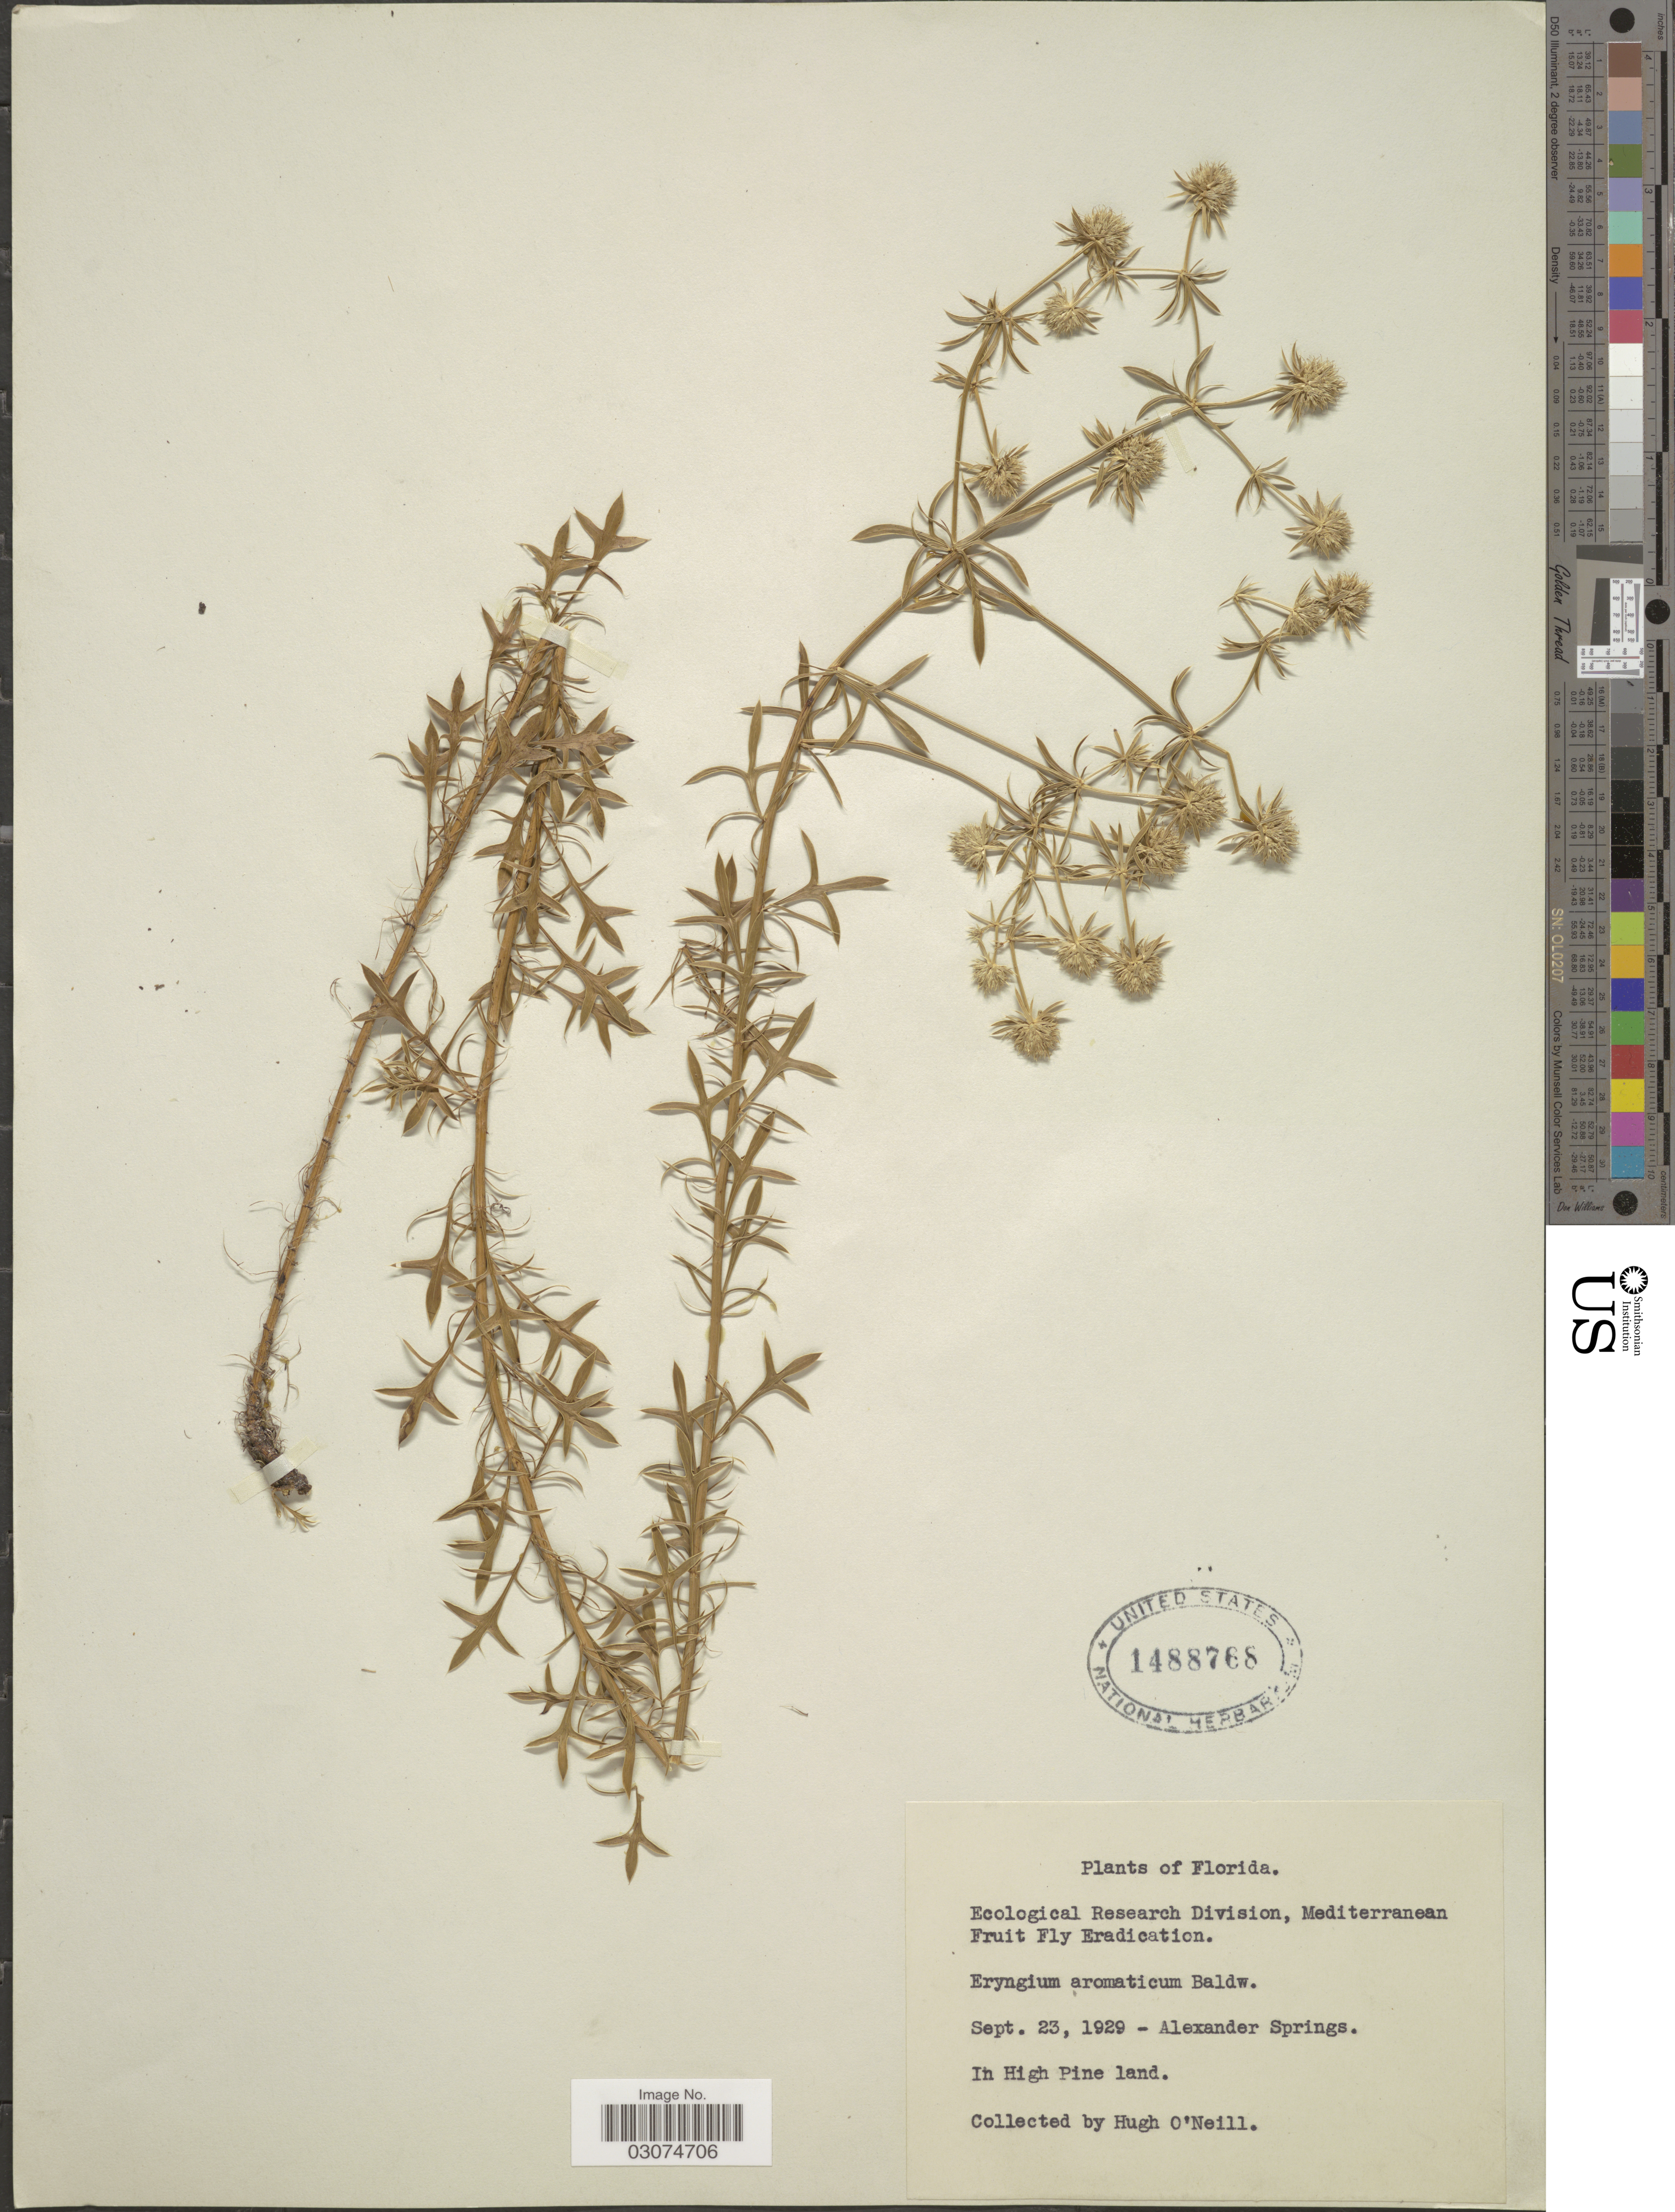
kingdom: Plantae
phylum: Tracheophyta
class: Magnoliopsida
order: Apiales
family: Apiaceae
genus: Eryngium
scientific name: Eryngium aromaticum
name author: Baldwin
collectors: H. O'Neill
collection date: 1929-09-23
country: United States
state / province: Florida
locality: Alexander Springs. In High Pine land.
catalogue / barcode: US 1488768